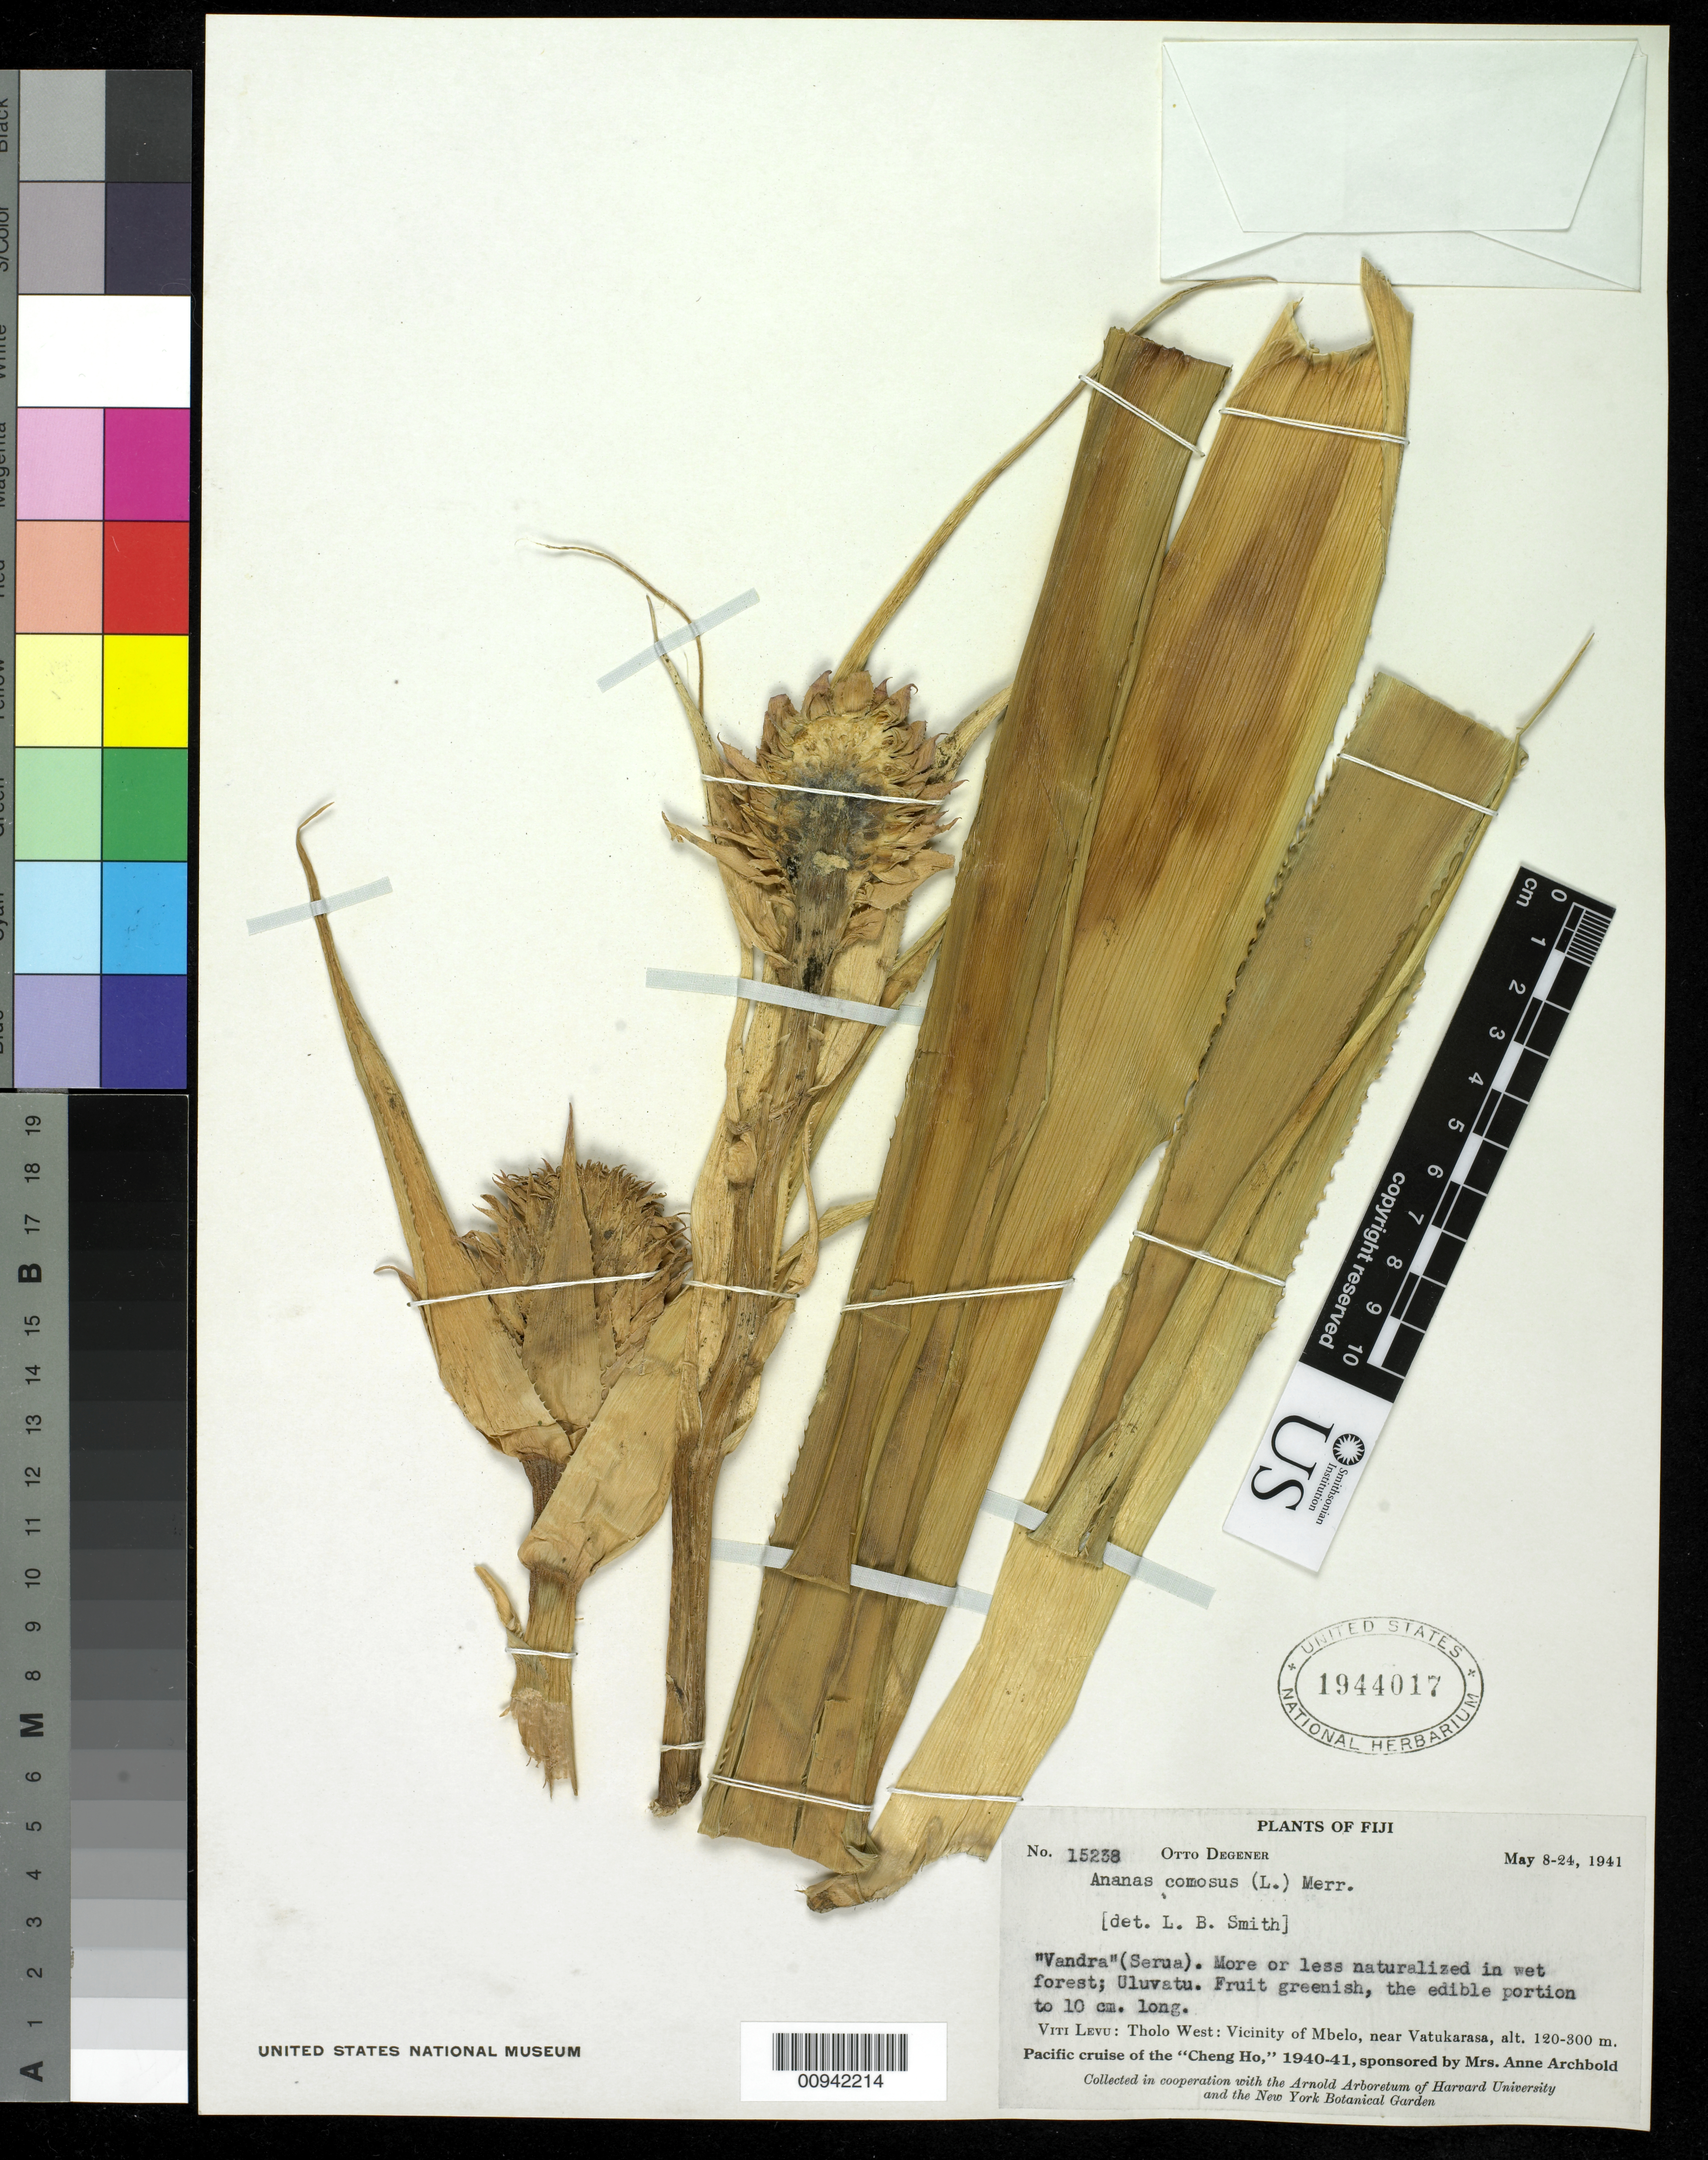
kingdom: Plantae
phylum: Tracheophyta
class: Liliopsida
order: Poales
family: Bromeliaceae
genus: Ananas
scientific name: Ananas comosus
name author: (L.) Merr.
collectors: O. Degener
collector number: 15238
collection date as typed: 08 May 1941 to 24 May 1941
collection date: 1941-05-08/1941-05-24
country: Fiji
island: Viti Levu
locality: Fiji, Viti Levu: Tholo West: Vicinity of Mbelo, near Vatukarasa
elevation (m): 120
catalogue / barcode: US 1944017